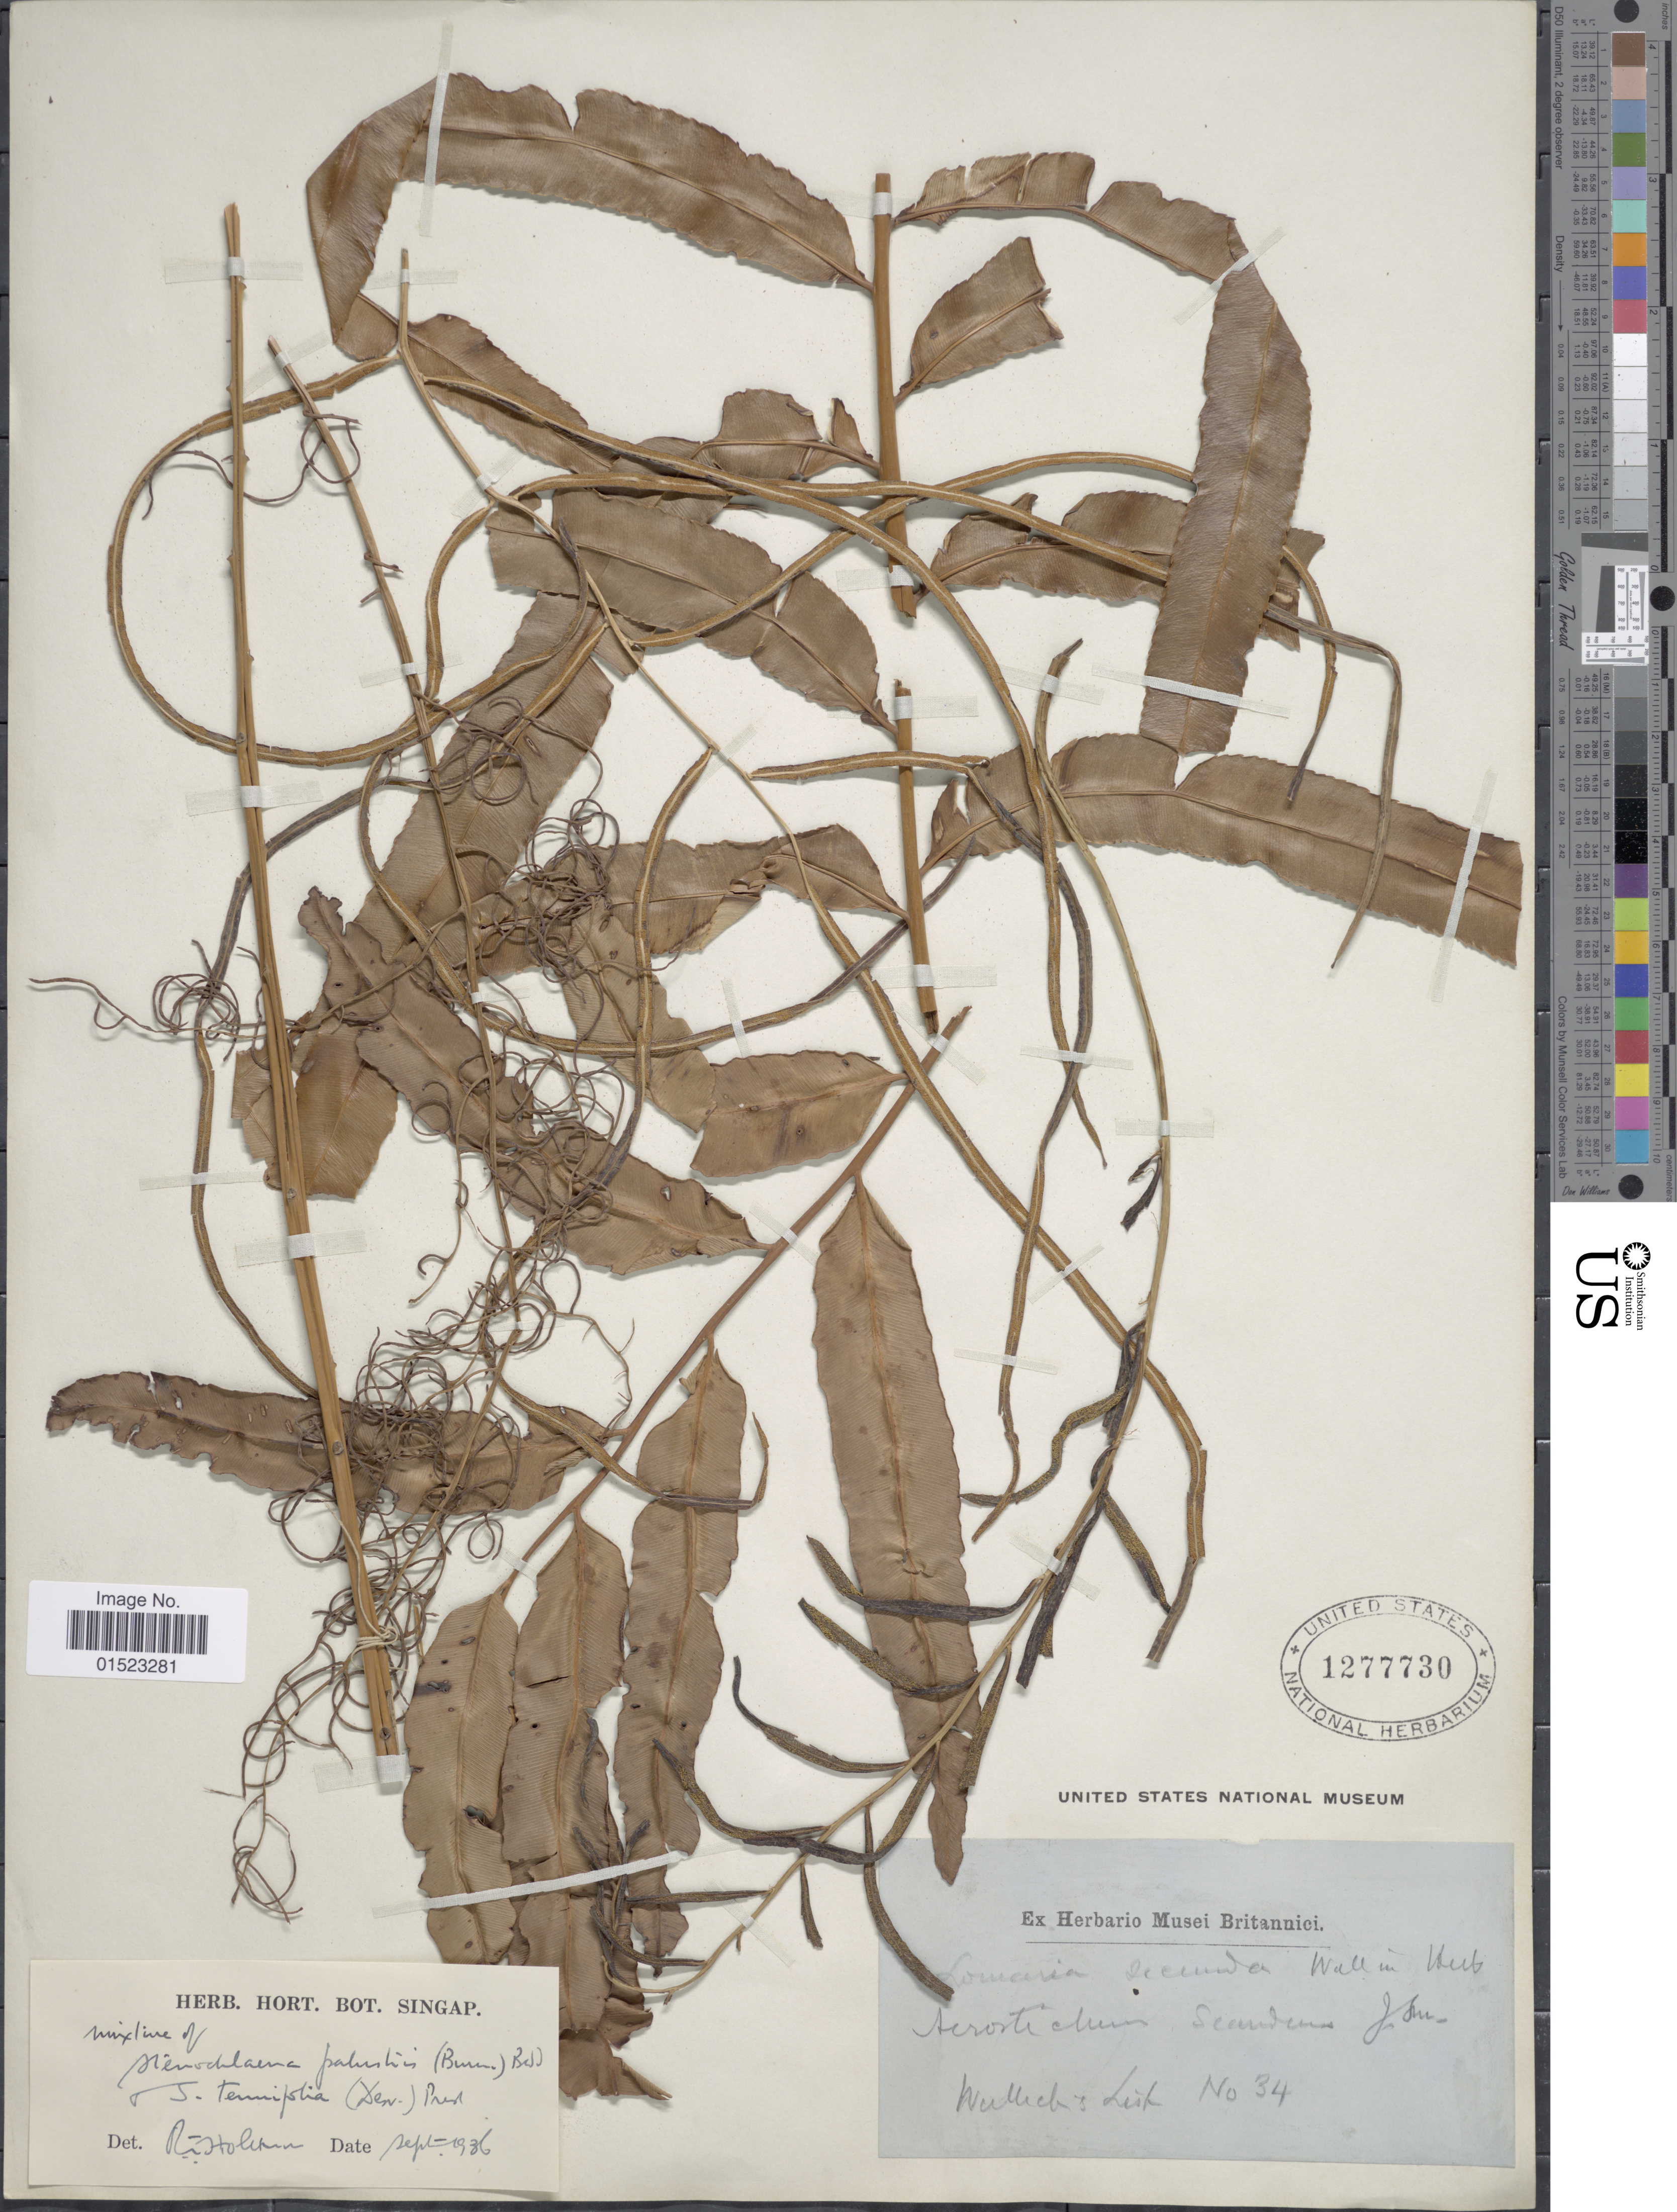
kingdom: Plantae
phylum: Tracheophyta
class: Polypodiopsida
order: Polypodiales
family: Blechnaceae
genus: Stenochlaena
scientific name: Stenochlaena palustris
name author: (Burm. f.) Bedd.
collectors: -- Wallich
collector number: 34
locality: Acrorticlum, Scanderms [interpreted]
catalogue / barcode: US 1277730